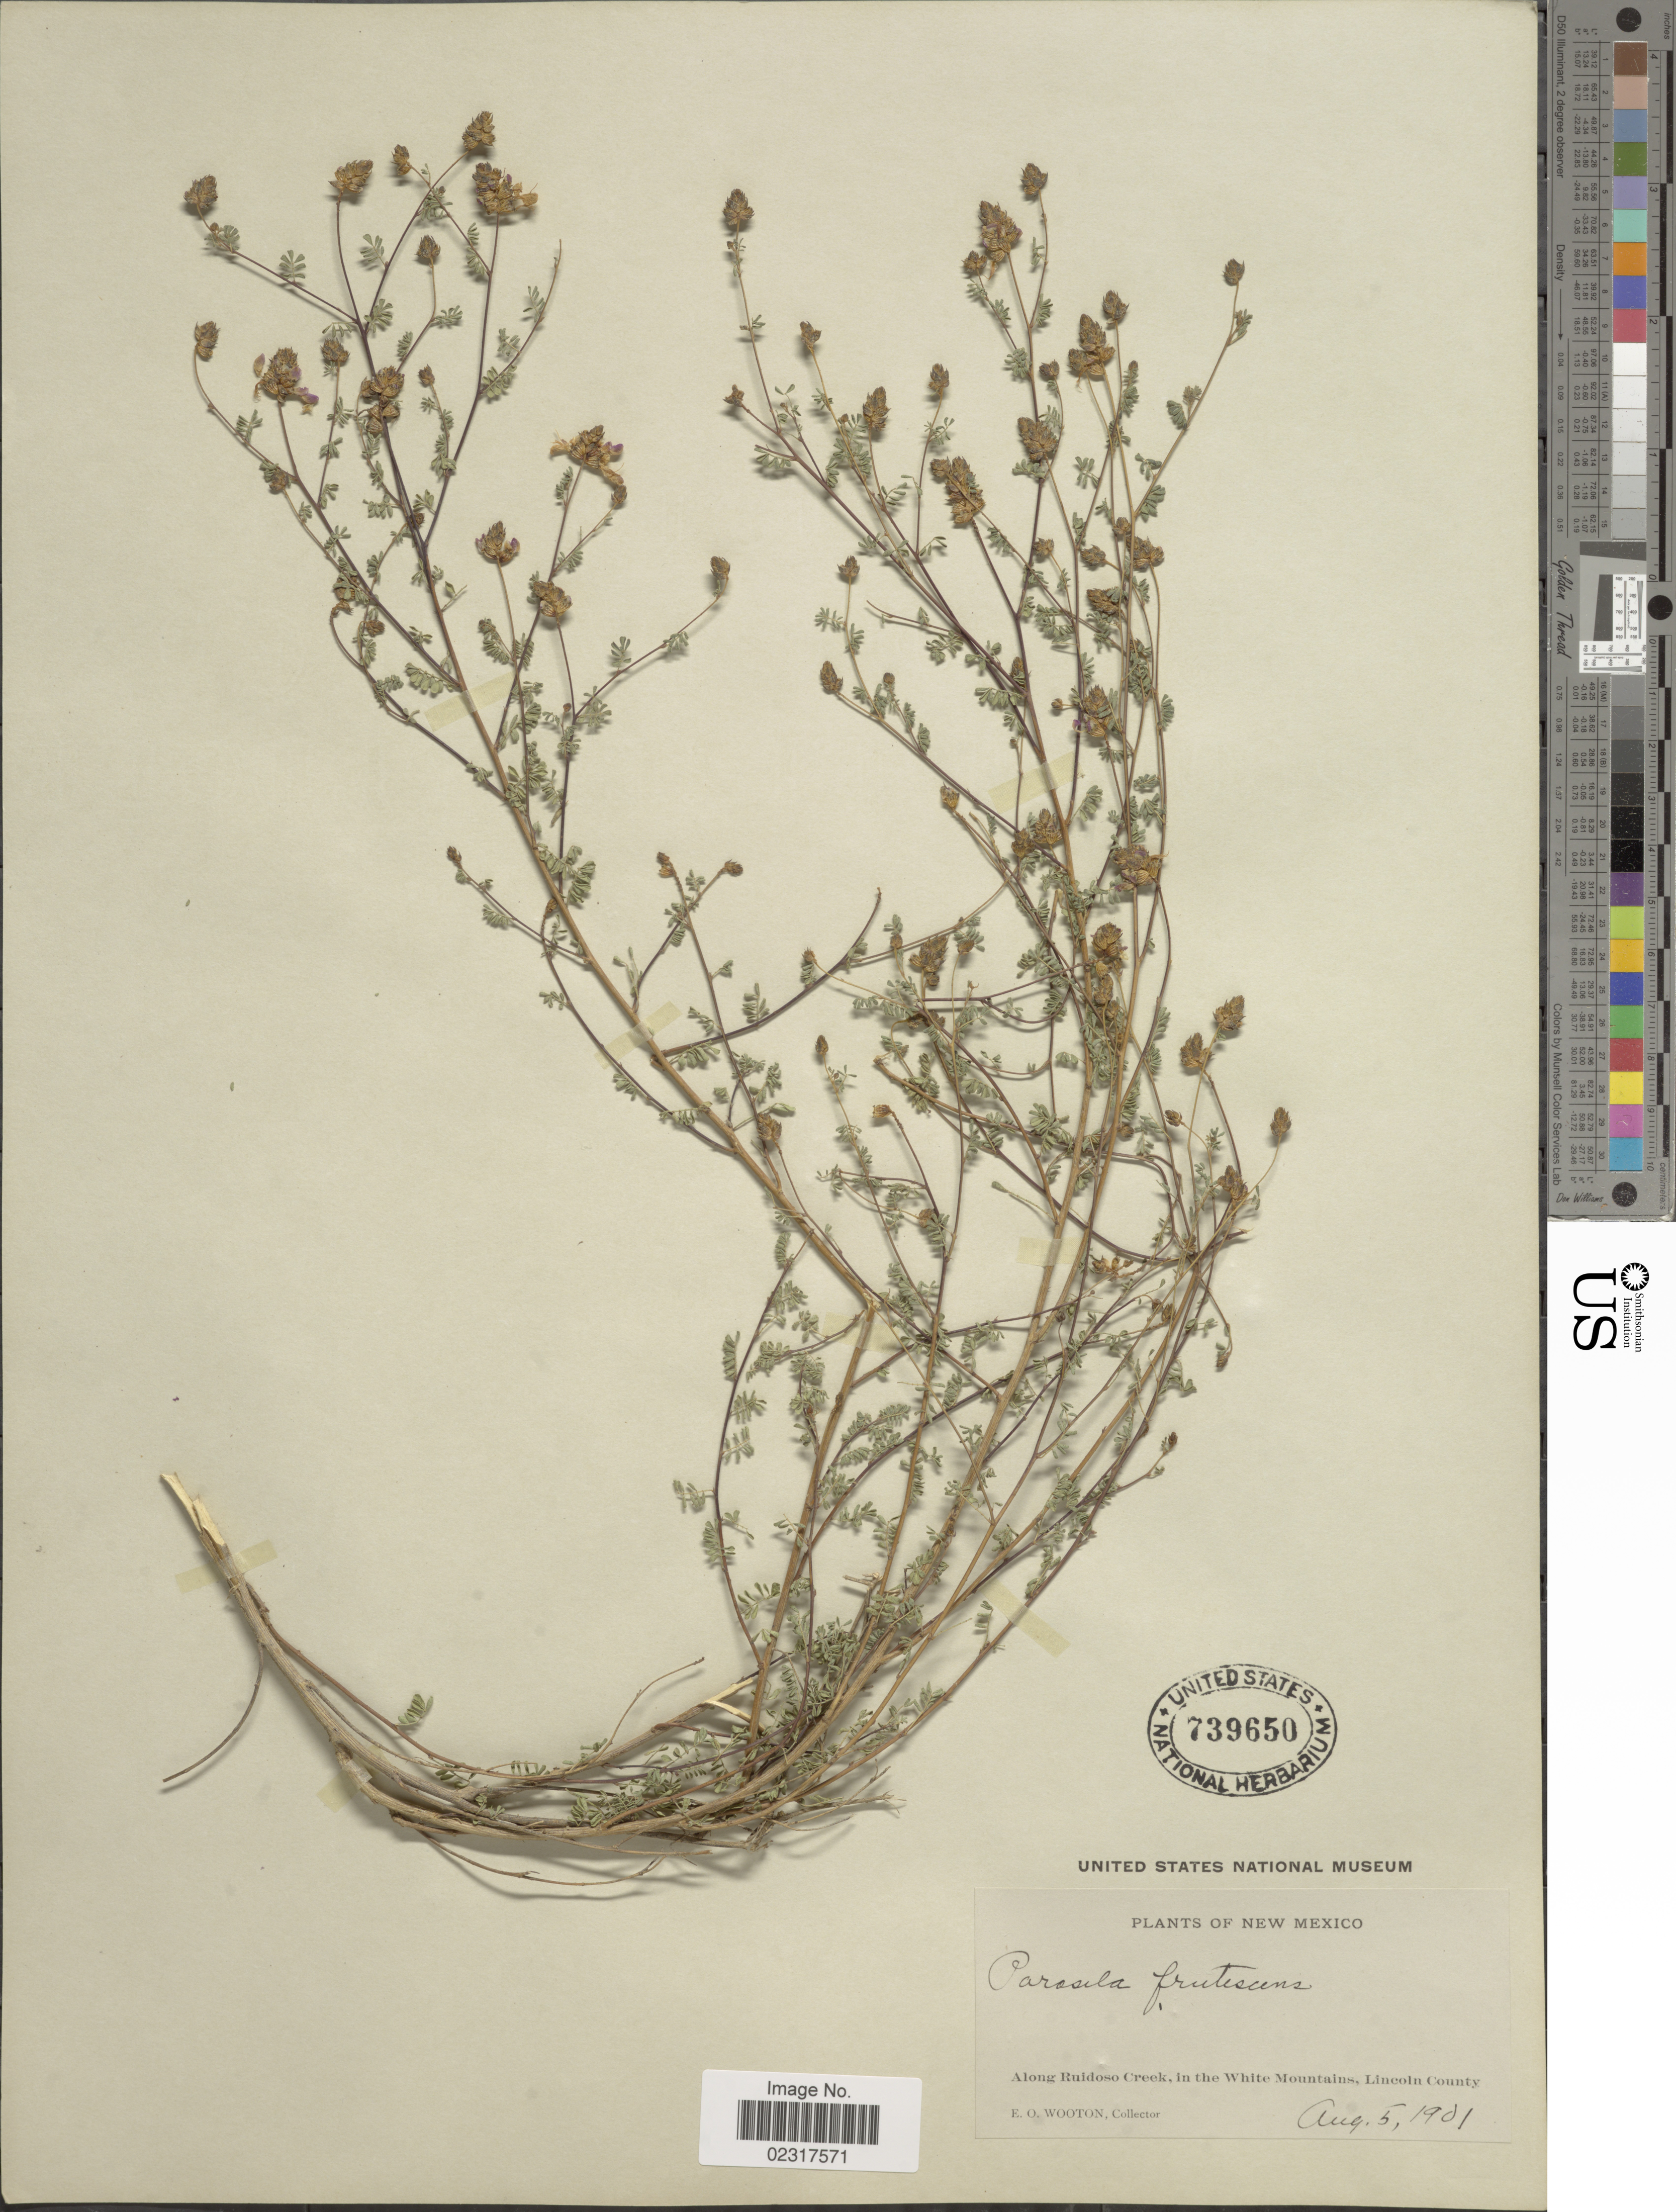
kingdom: Plantae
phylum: Tracheophyta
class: Magnoliopsida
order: Fabales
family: Fabaceae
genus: Dalea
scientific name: Dalea frutescens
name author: A. Gray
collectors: E. O. Wooton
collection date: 1901-08-05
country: United States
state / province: New Mexico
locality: Along Ruidoso Creek, in the White Mountains, Lincoln County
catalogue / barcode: US 739650